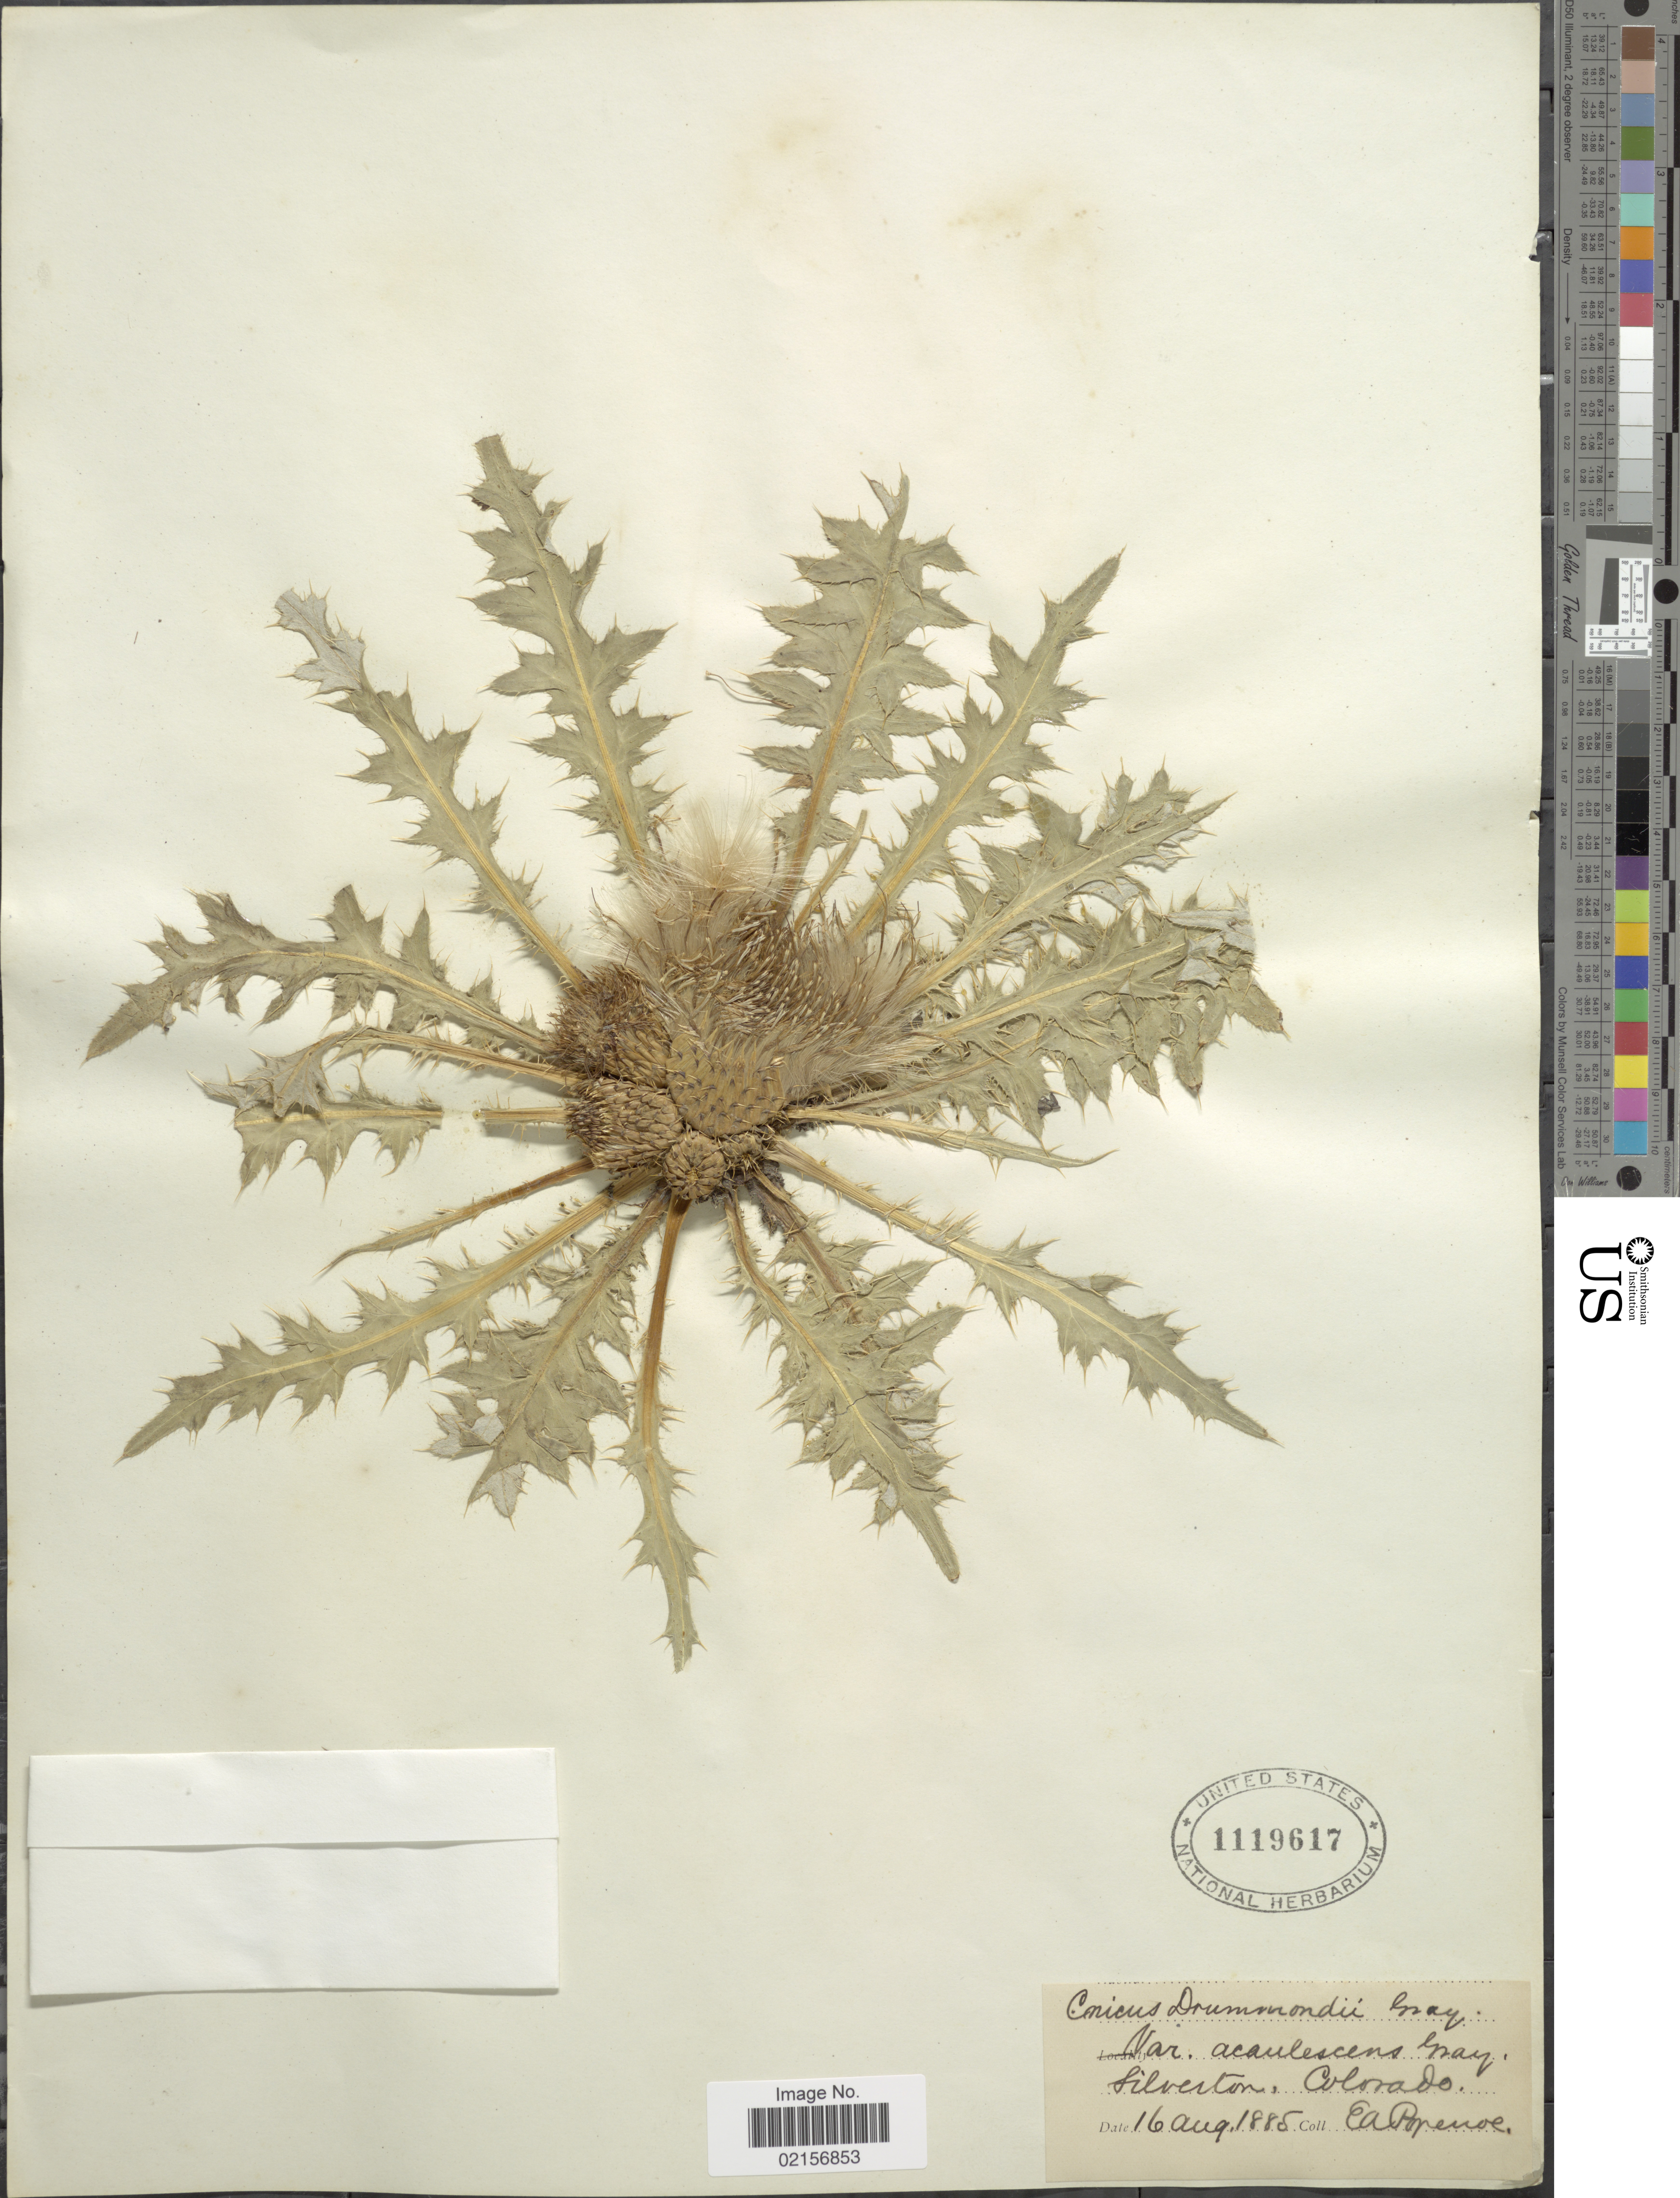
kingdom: Plantae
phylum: Tracheophyta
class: Magnoliopsida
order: Asterales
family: Asteraceae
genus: Cirsium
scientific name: Cirsium drummondii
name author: Torr. & A. Gray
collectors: E. A. Popenoe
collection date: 1885-08-16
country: United States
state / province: Colorado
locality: Silverton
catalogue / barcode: US 1119617